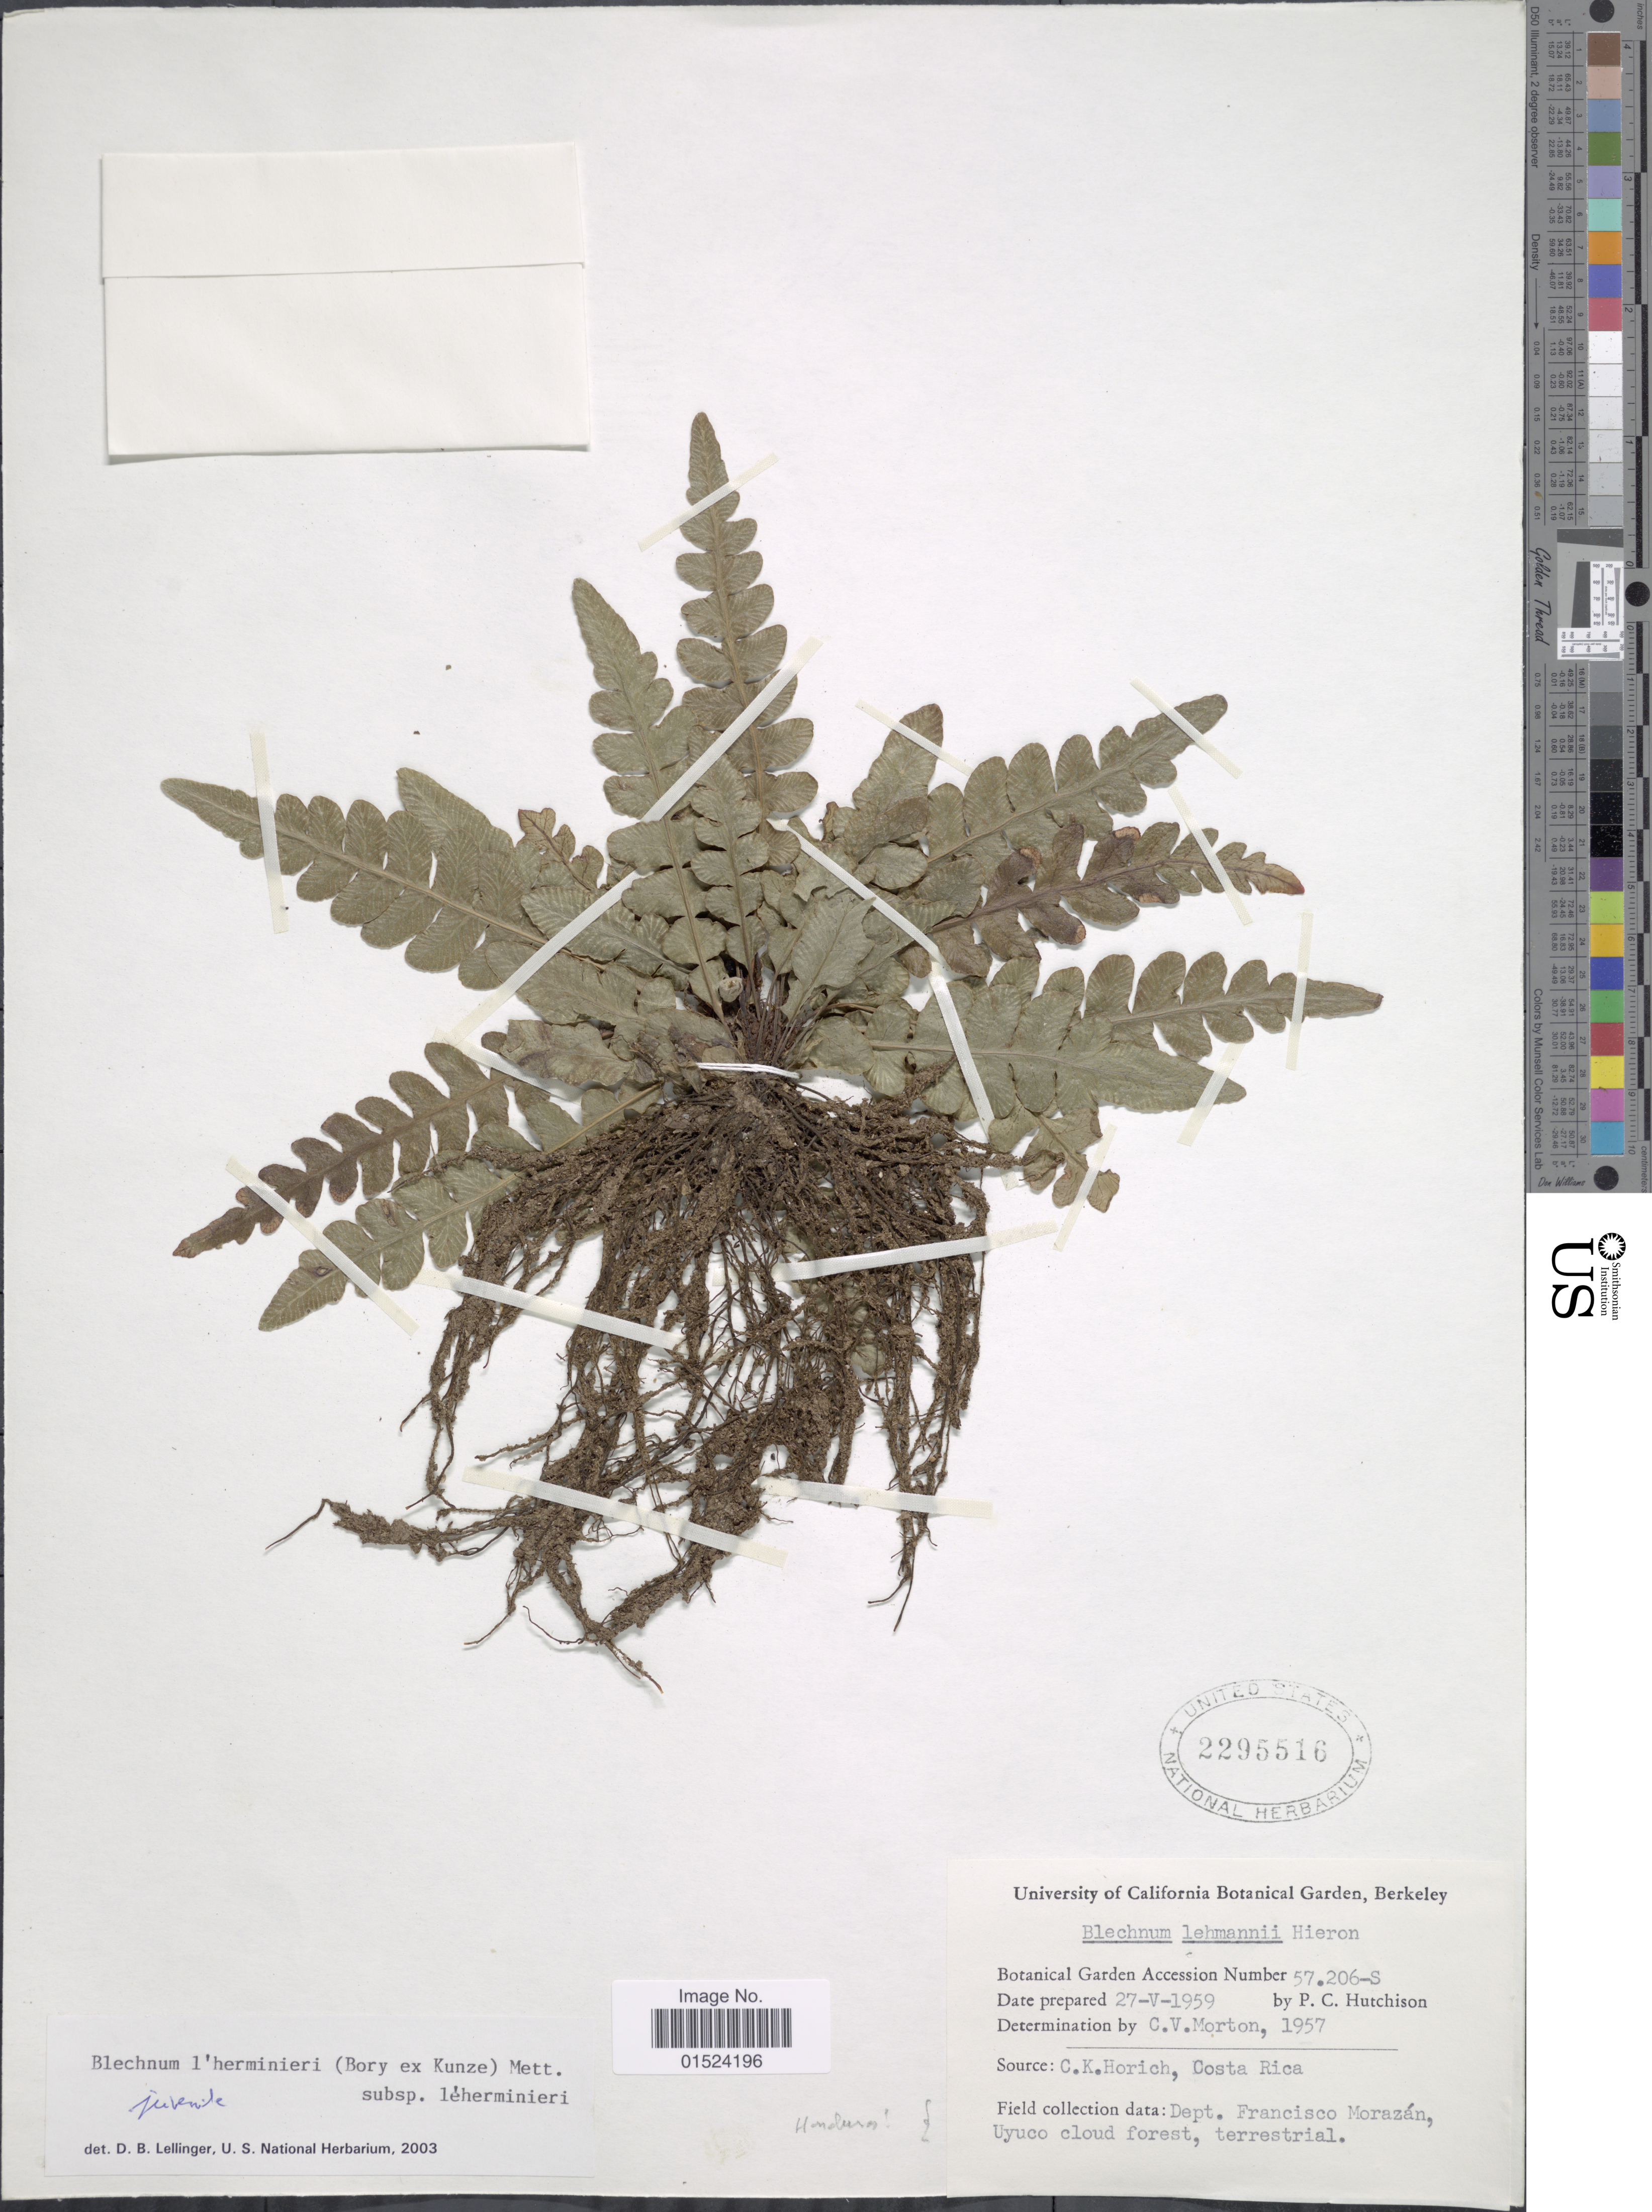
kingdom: Plantae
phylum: Tracheophyta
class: Polypodiopsida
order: Polypodiales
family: Blechnaceae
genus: Blechnum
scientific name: Blechnum l'herminieri subsp. l'herminieri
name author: (Bory) C. Chr.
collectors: C. K. Horich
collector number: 57206-S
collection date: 1959-05-27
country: Honduras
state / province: Fco. Morazán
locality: Uyuco cloud forest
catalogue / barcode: US 2295516